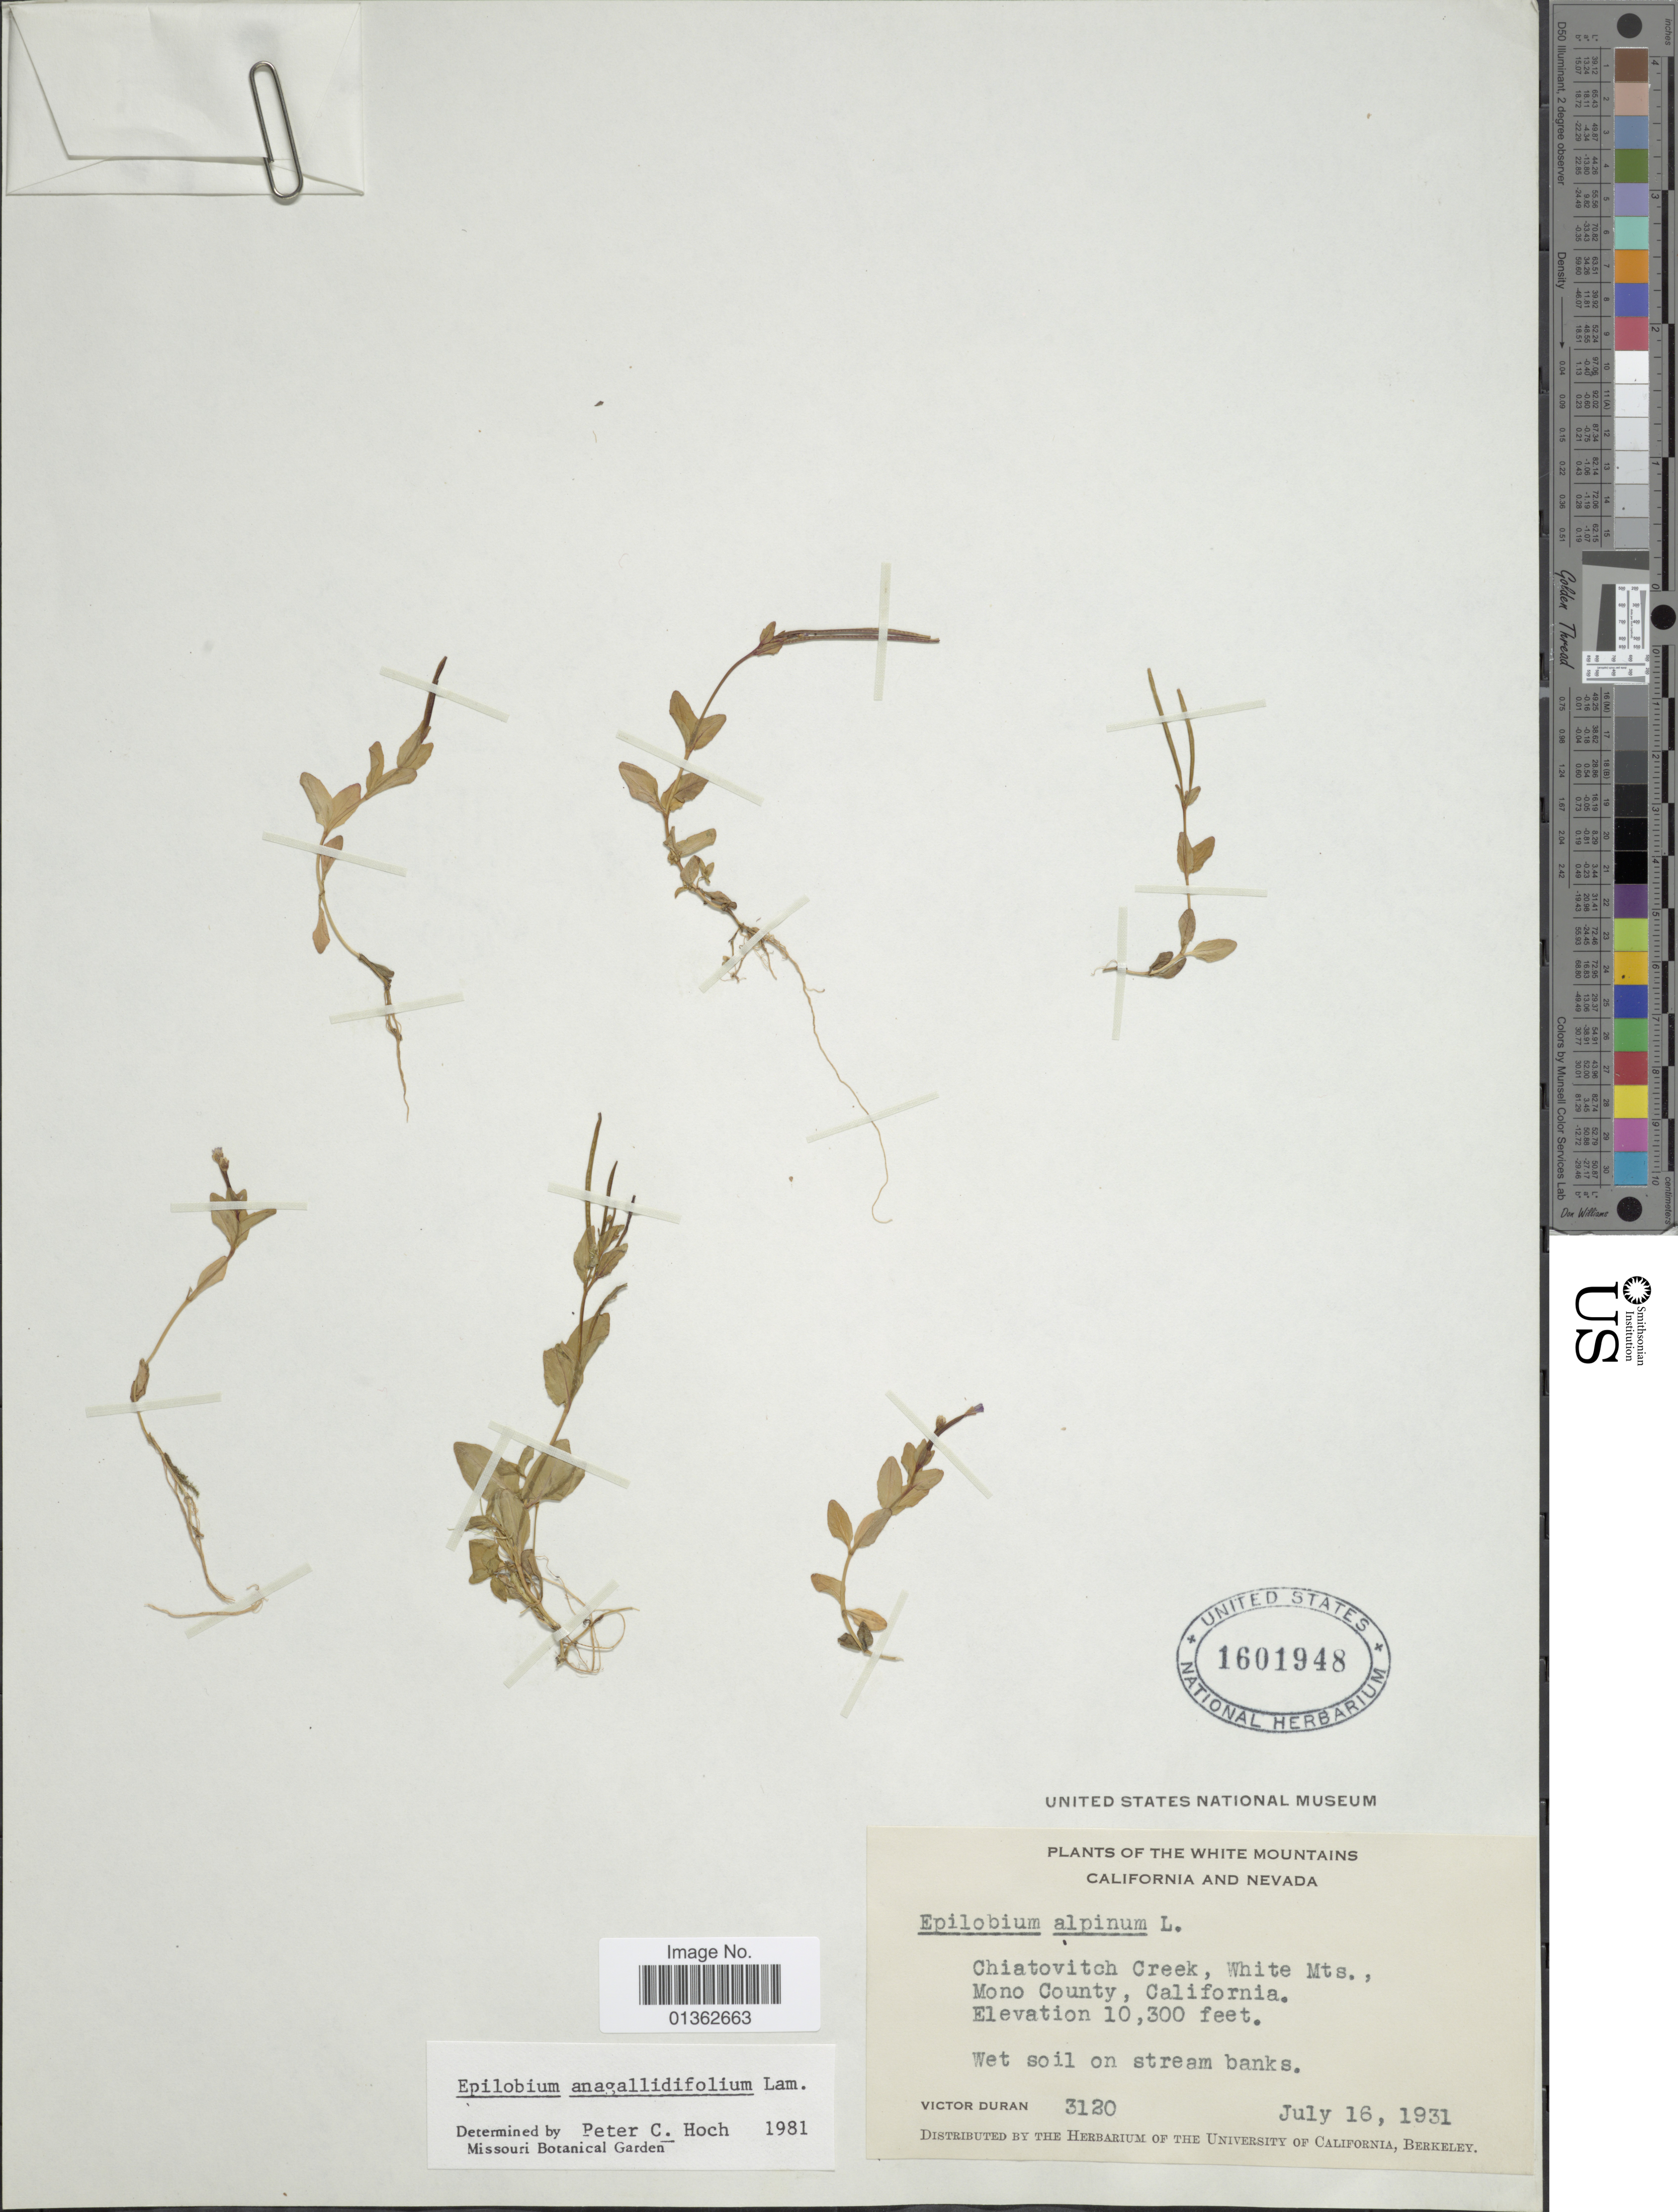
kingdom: Plantae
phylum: Tracheophyta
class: Magnoliopsida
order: Myrtales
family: Onagraceae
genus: Epilobium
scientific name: Epilobium anagallidifolium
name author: Lam.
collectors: V. Duran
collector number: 3120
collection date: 1931-07-16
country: United States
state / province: California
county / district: Mono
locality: Chiatovitch Creek, White Mts., Mono County.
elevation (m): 3139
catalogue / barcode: US 1601948